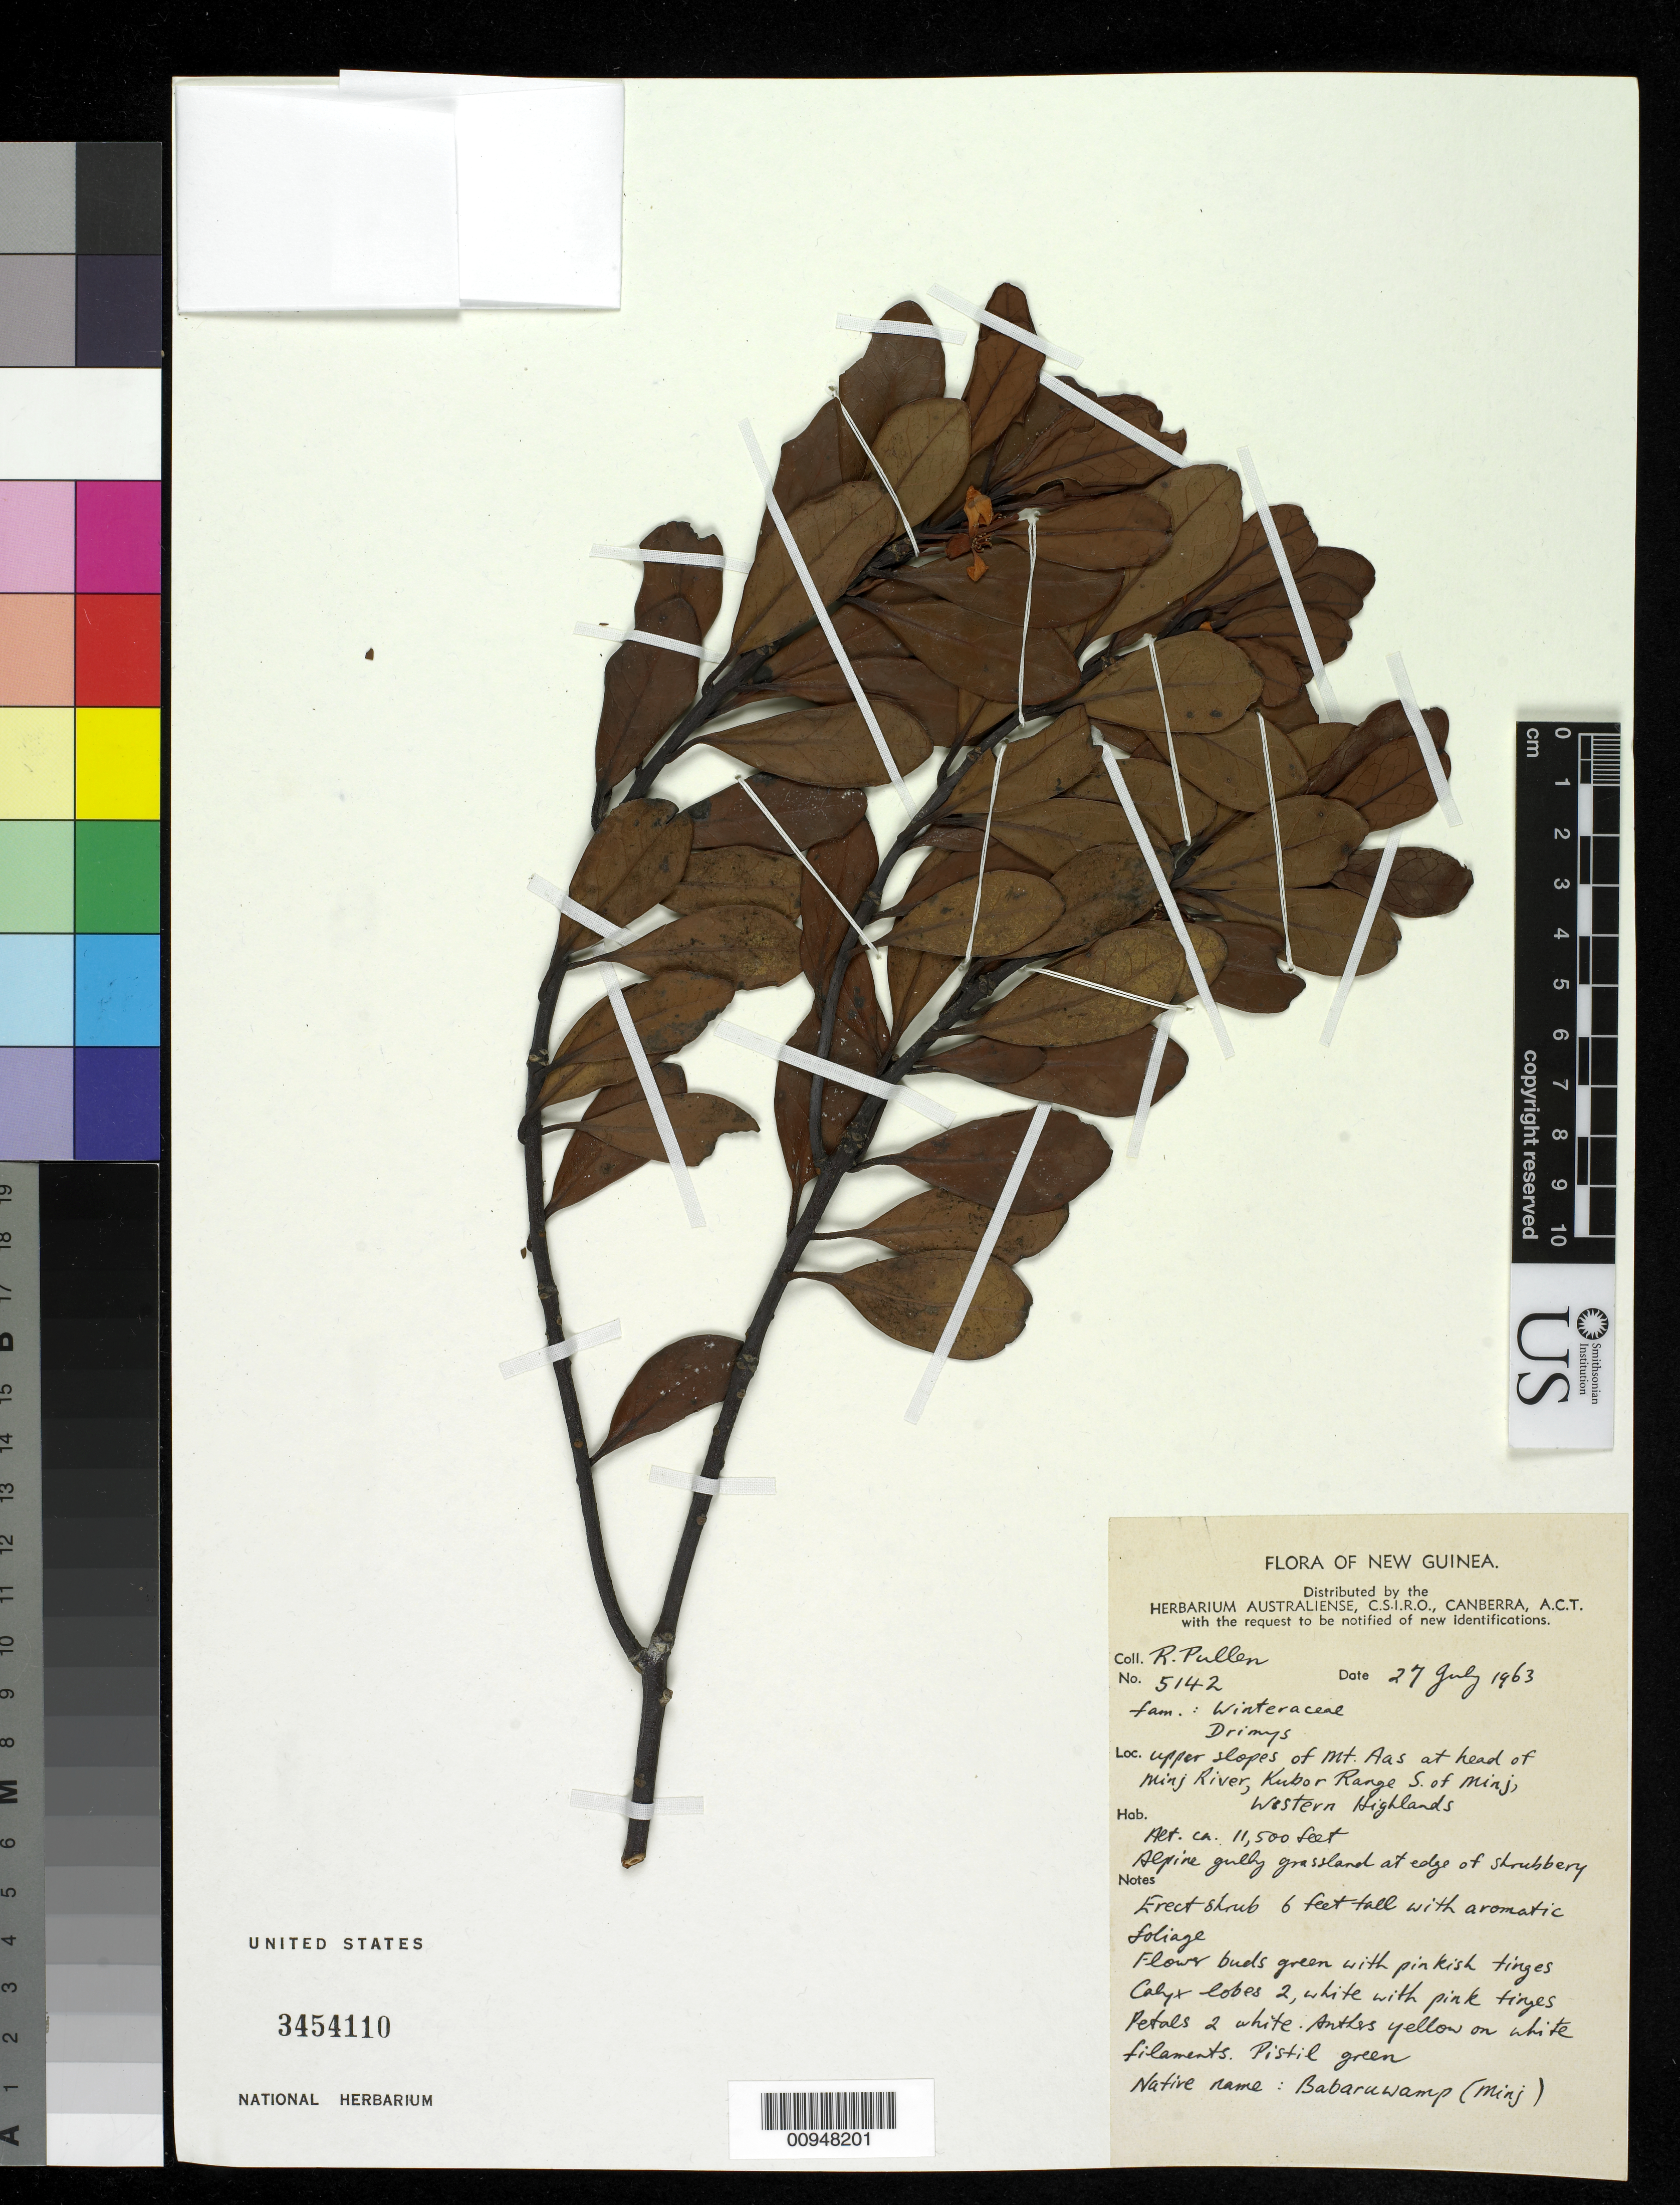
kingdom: Plantae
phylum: Tracheophyta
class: Magnoliopsida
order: Canellales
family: Winteraceae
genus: Tasmannia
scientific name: Tasmannia montis-wilhelmi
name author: (Hoogland) A.C. Sm.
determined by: Lally, T. R.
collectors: R. Pullen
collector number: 5142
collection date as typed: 27 Jul 1963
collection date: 1963-07-27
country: Papua New Guinea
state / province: Western Highlands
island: New Guinea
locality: Upper slopes of Mt. Aas at head of Minj River, Kubor Range S of Minj.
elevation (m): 3505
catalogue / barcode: US 3454110